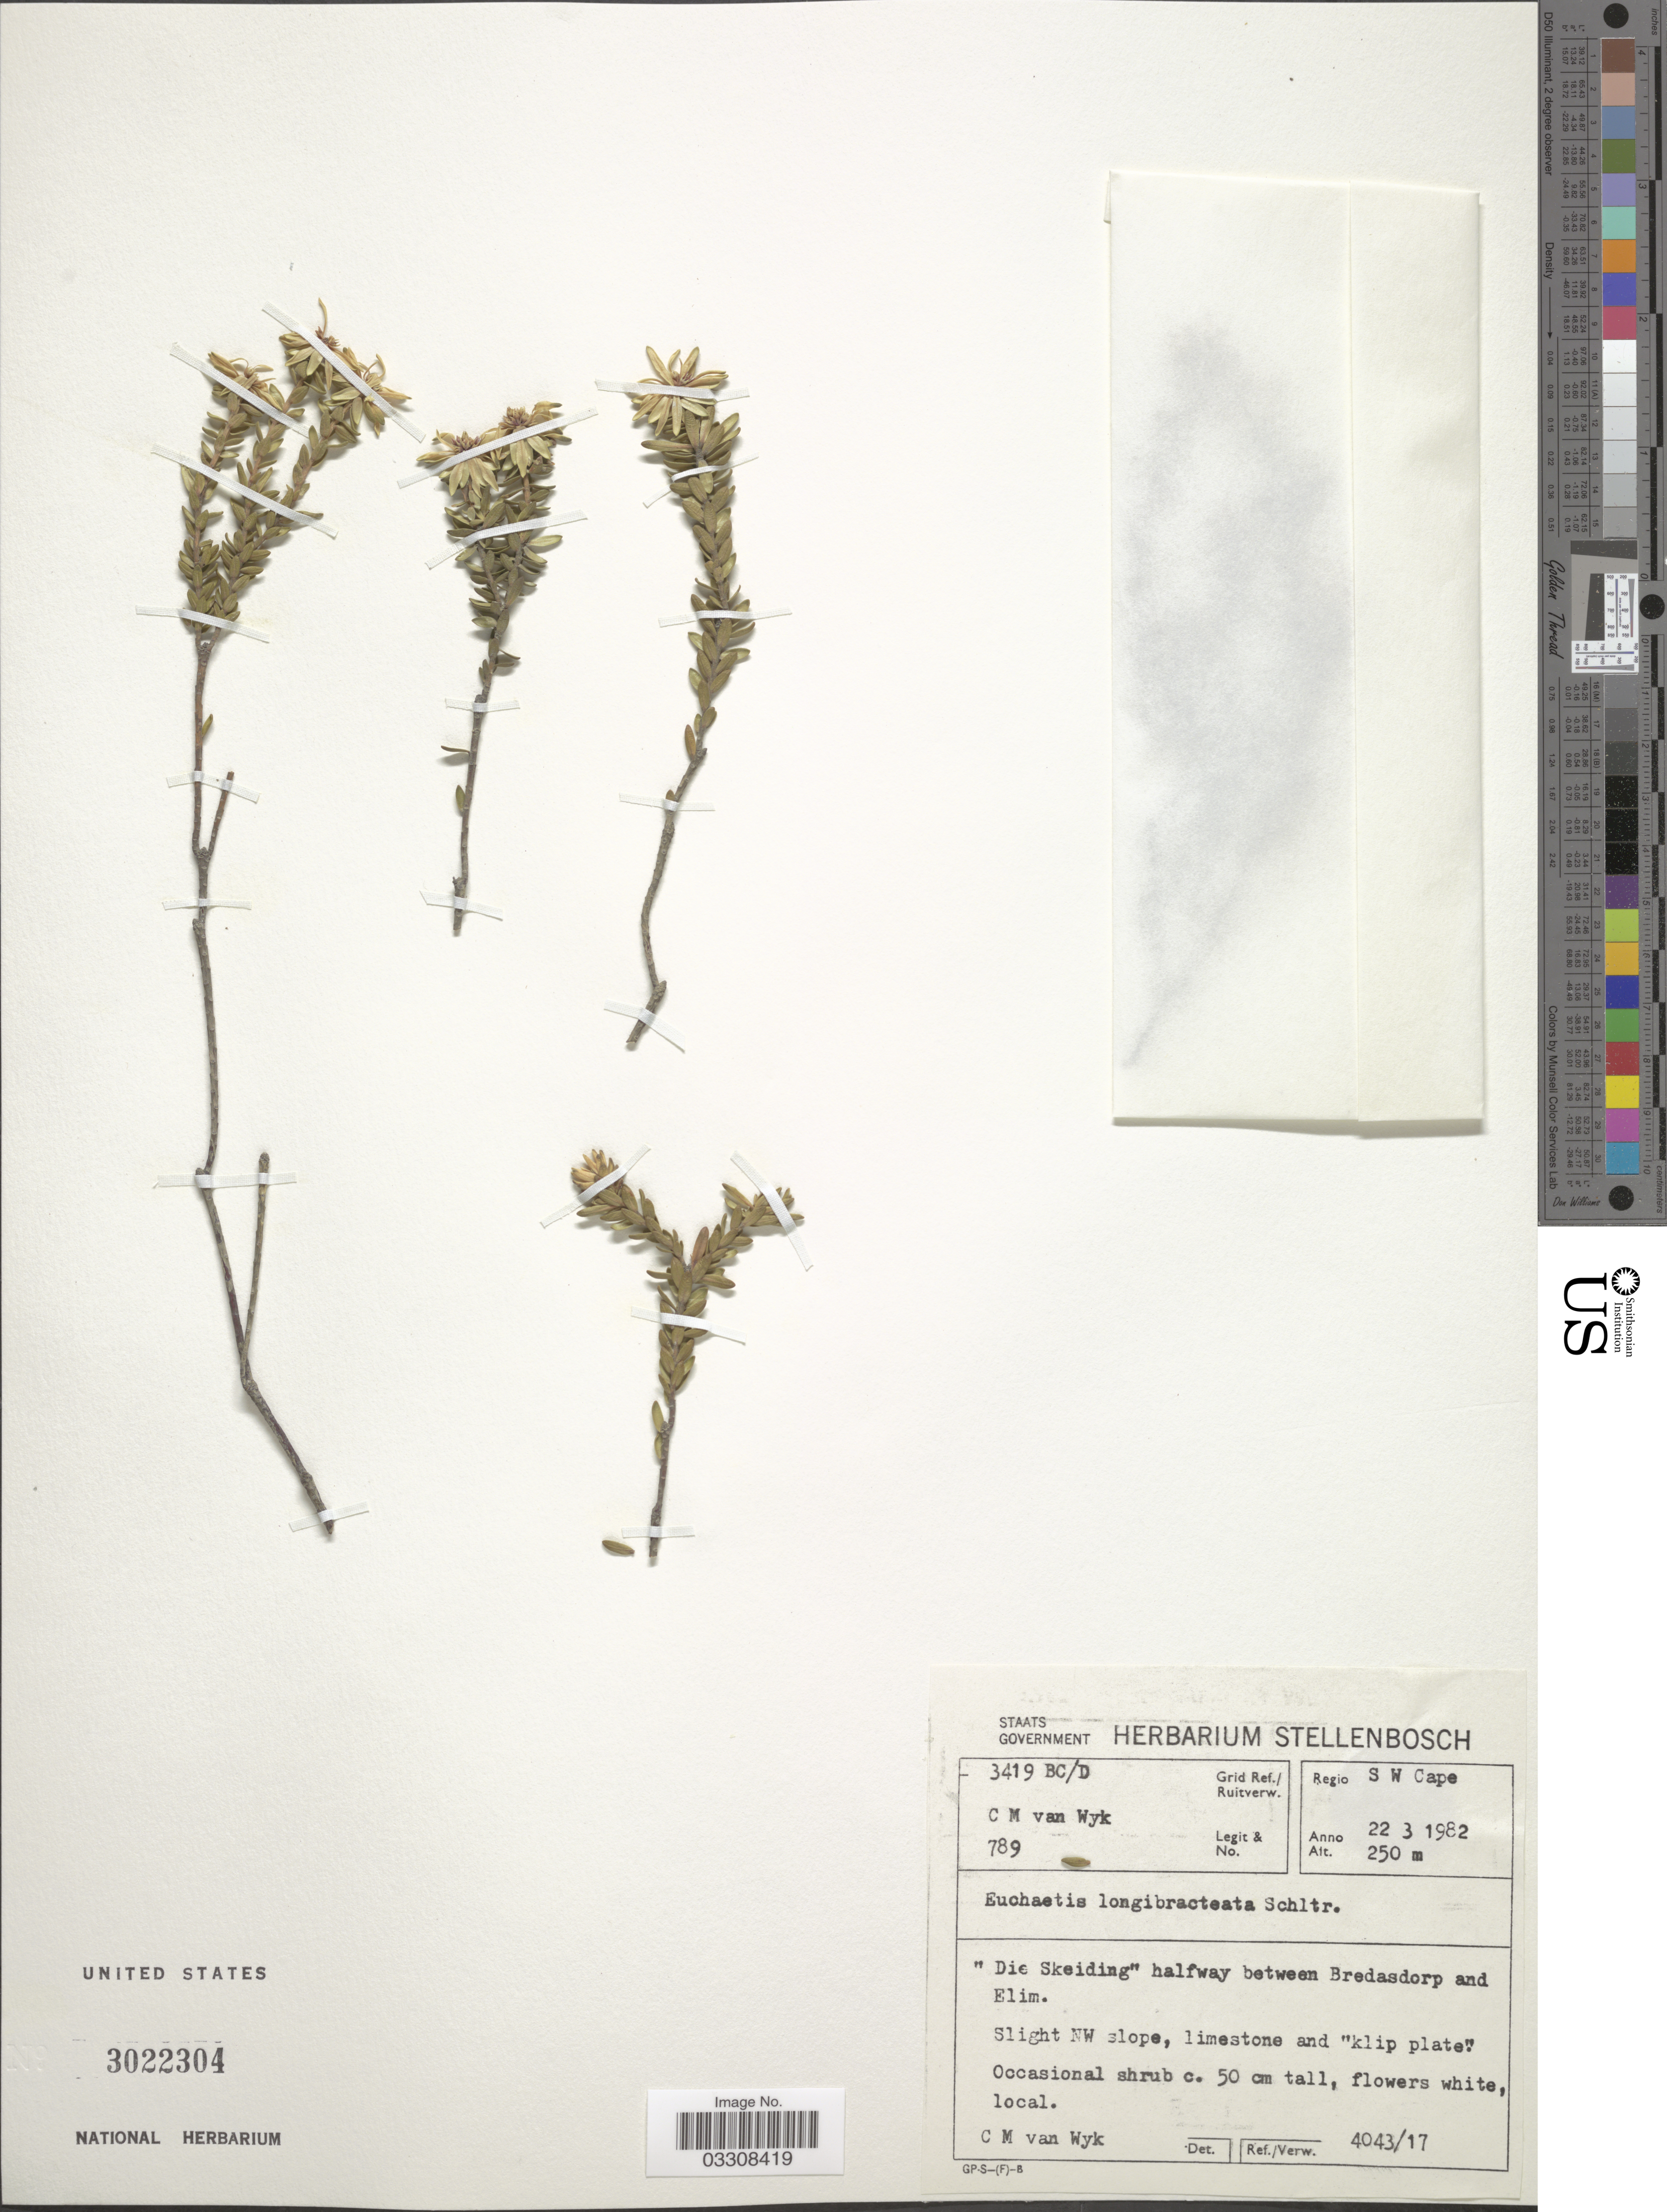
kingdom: Plantae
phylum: Tracheophyta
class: Magnoliopsida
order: Sapindales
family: Rutaceae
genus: Euchaetis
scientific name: Euchaetis longibracteata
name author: Schltr.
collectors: C. Van Wyk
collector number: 789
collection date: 1982-03-22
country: South Africa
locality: Regio S W Cape. Grid Ref./ Ruitverw. 3419 BC/D. "Die Skeiding" halway between Bredasdorp and Elim. Slight NW slope.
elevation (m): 250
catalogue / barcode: US 3022304